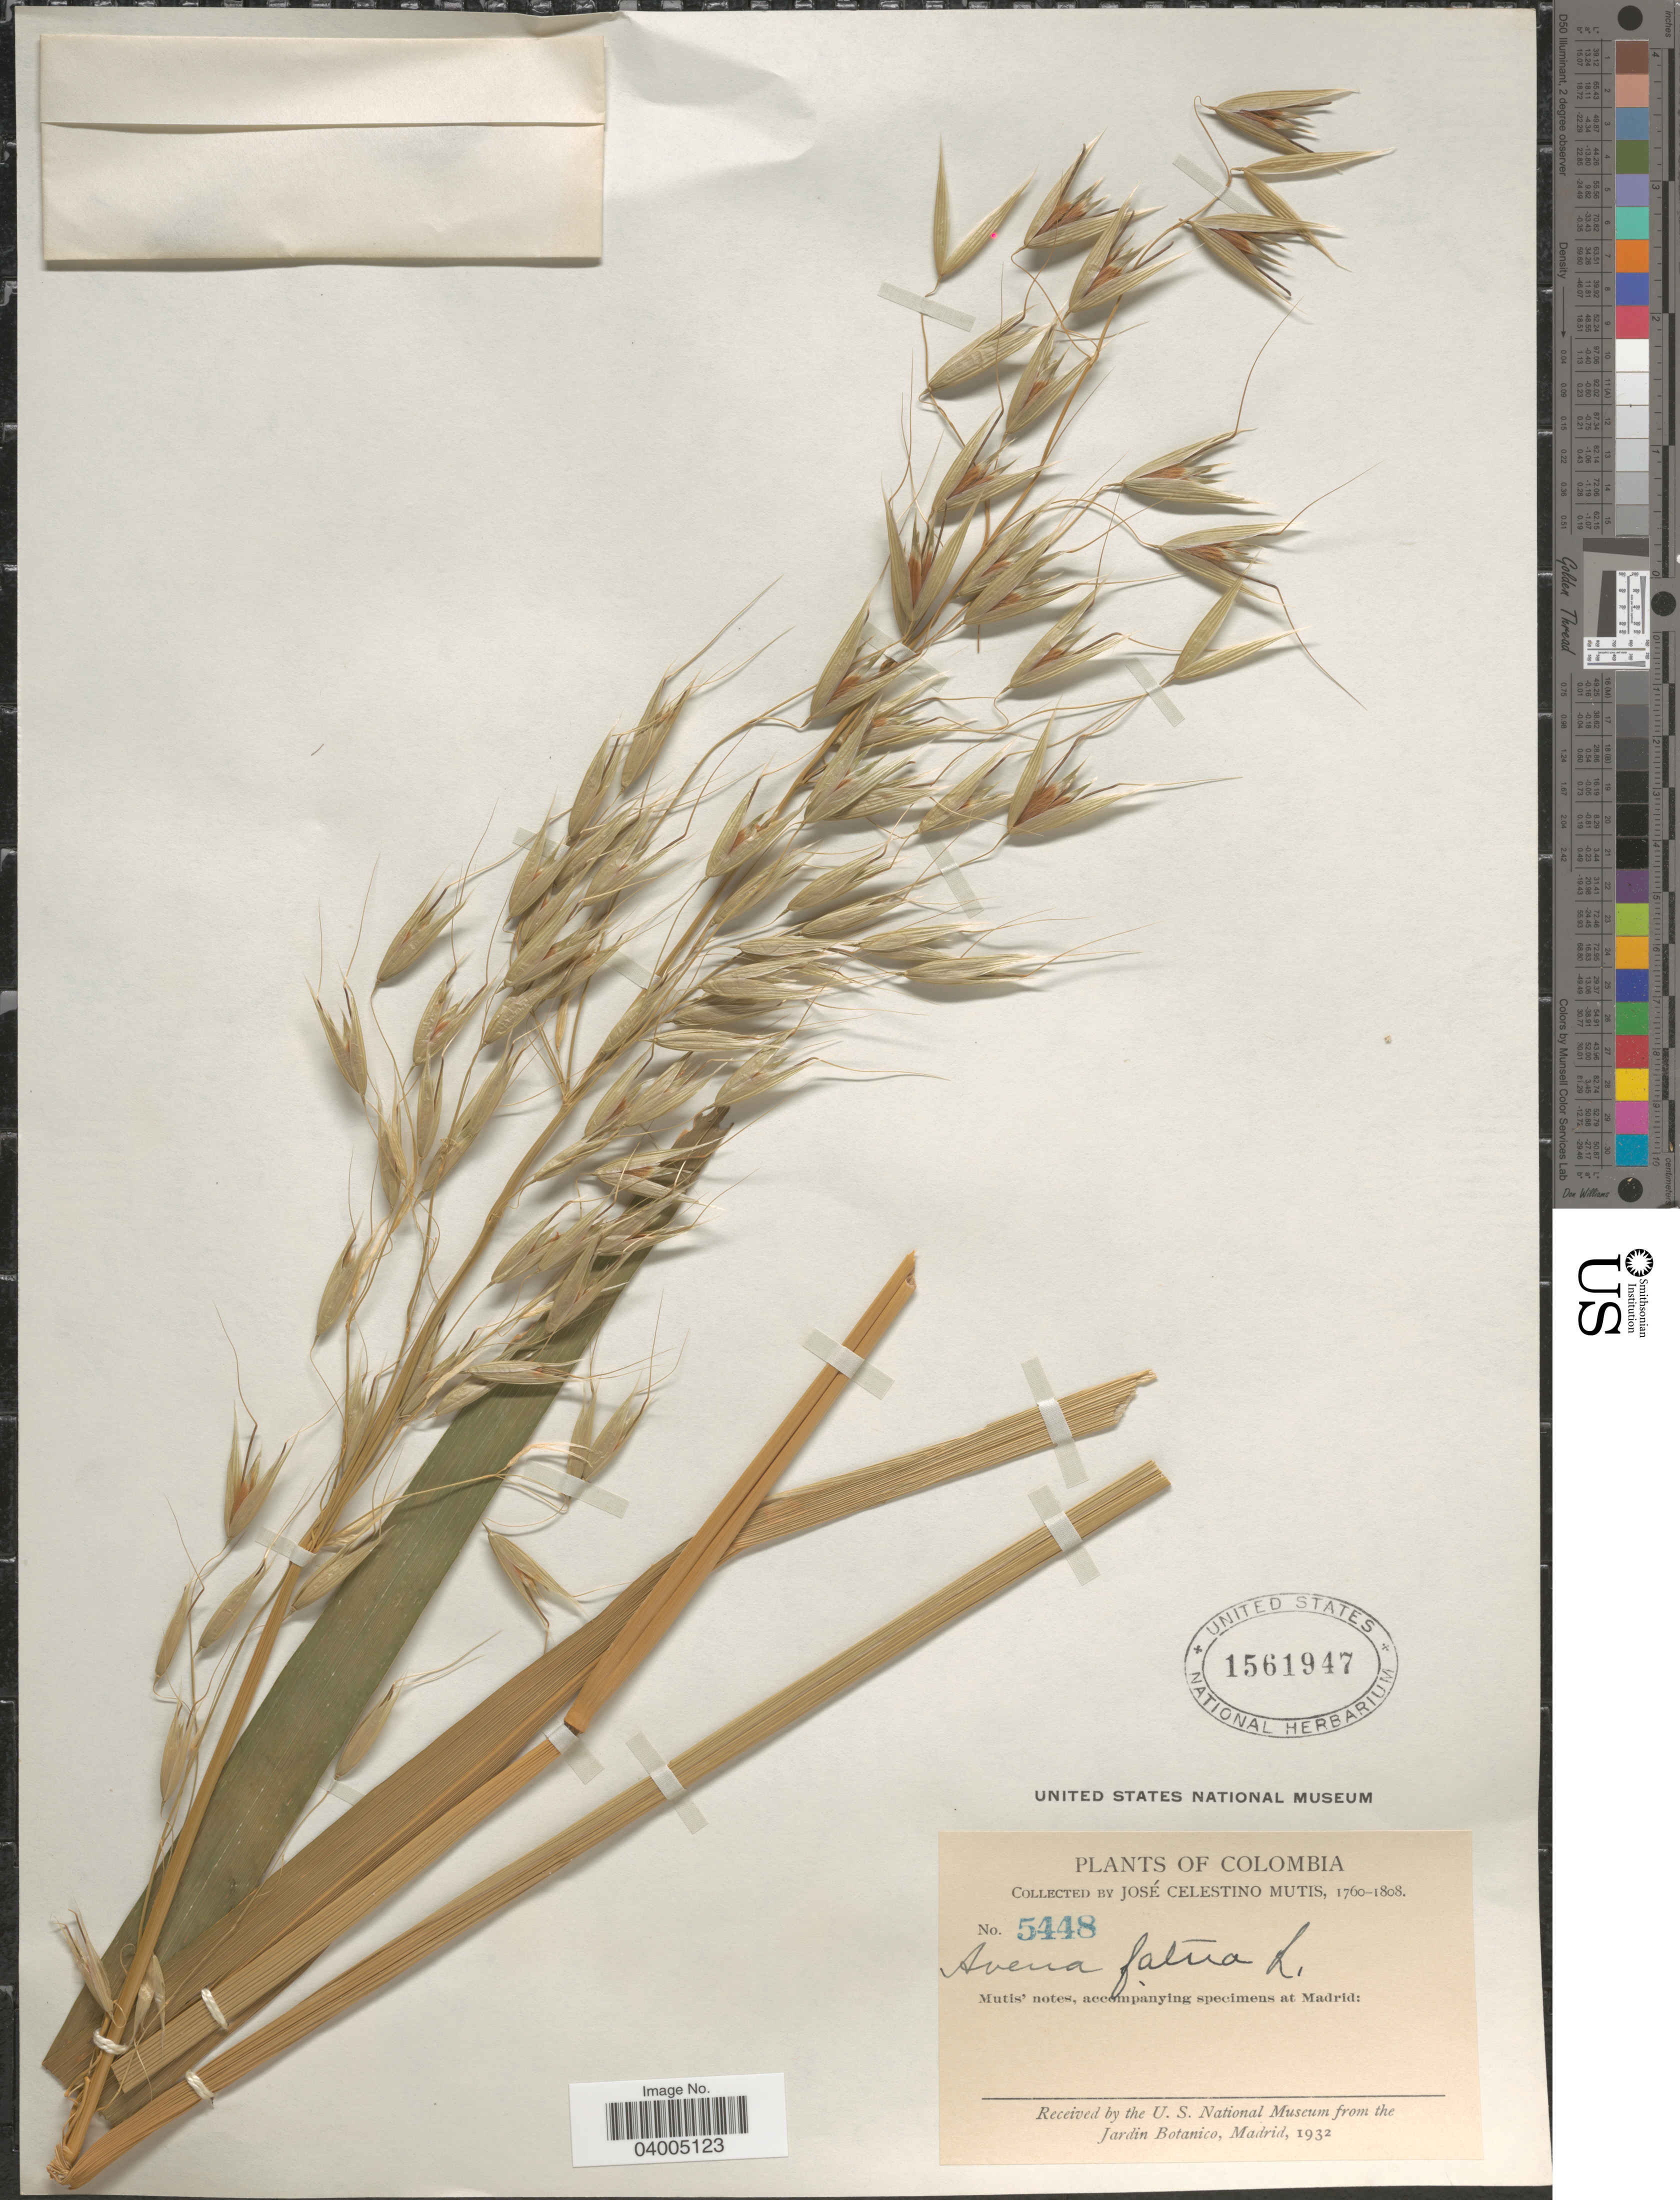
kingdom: Plantae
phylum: Tracheophyta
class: Liliopsida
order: Poales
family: Poaceae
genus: Avena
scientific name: Avena fatua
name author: L.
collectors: J. C. B. Mutis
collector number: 5448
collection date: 1760/1808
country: Colombia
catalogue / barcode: US 1561947